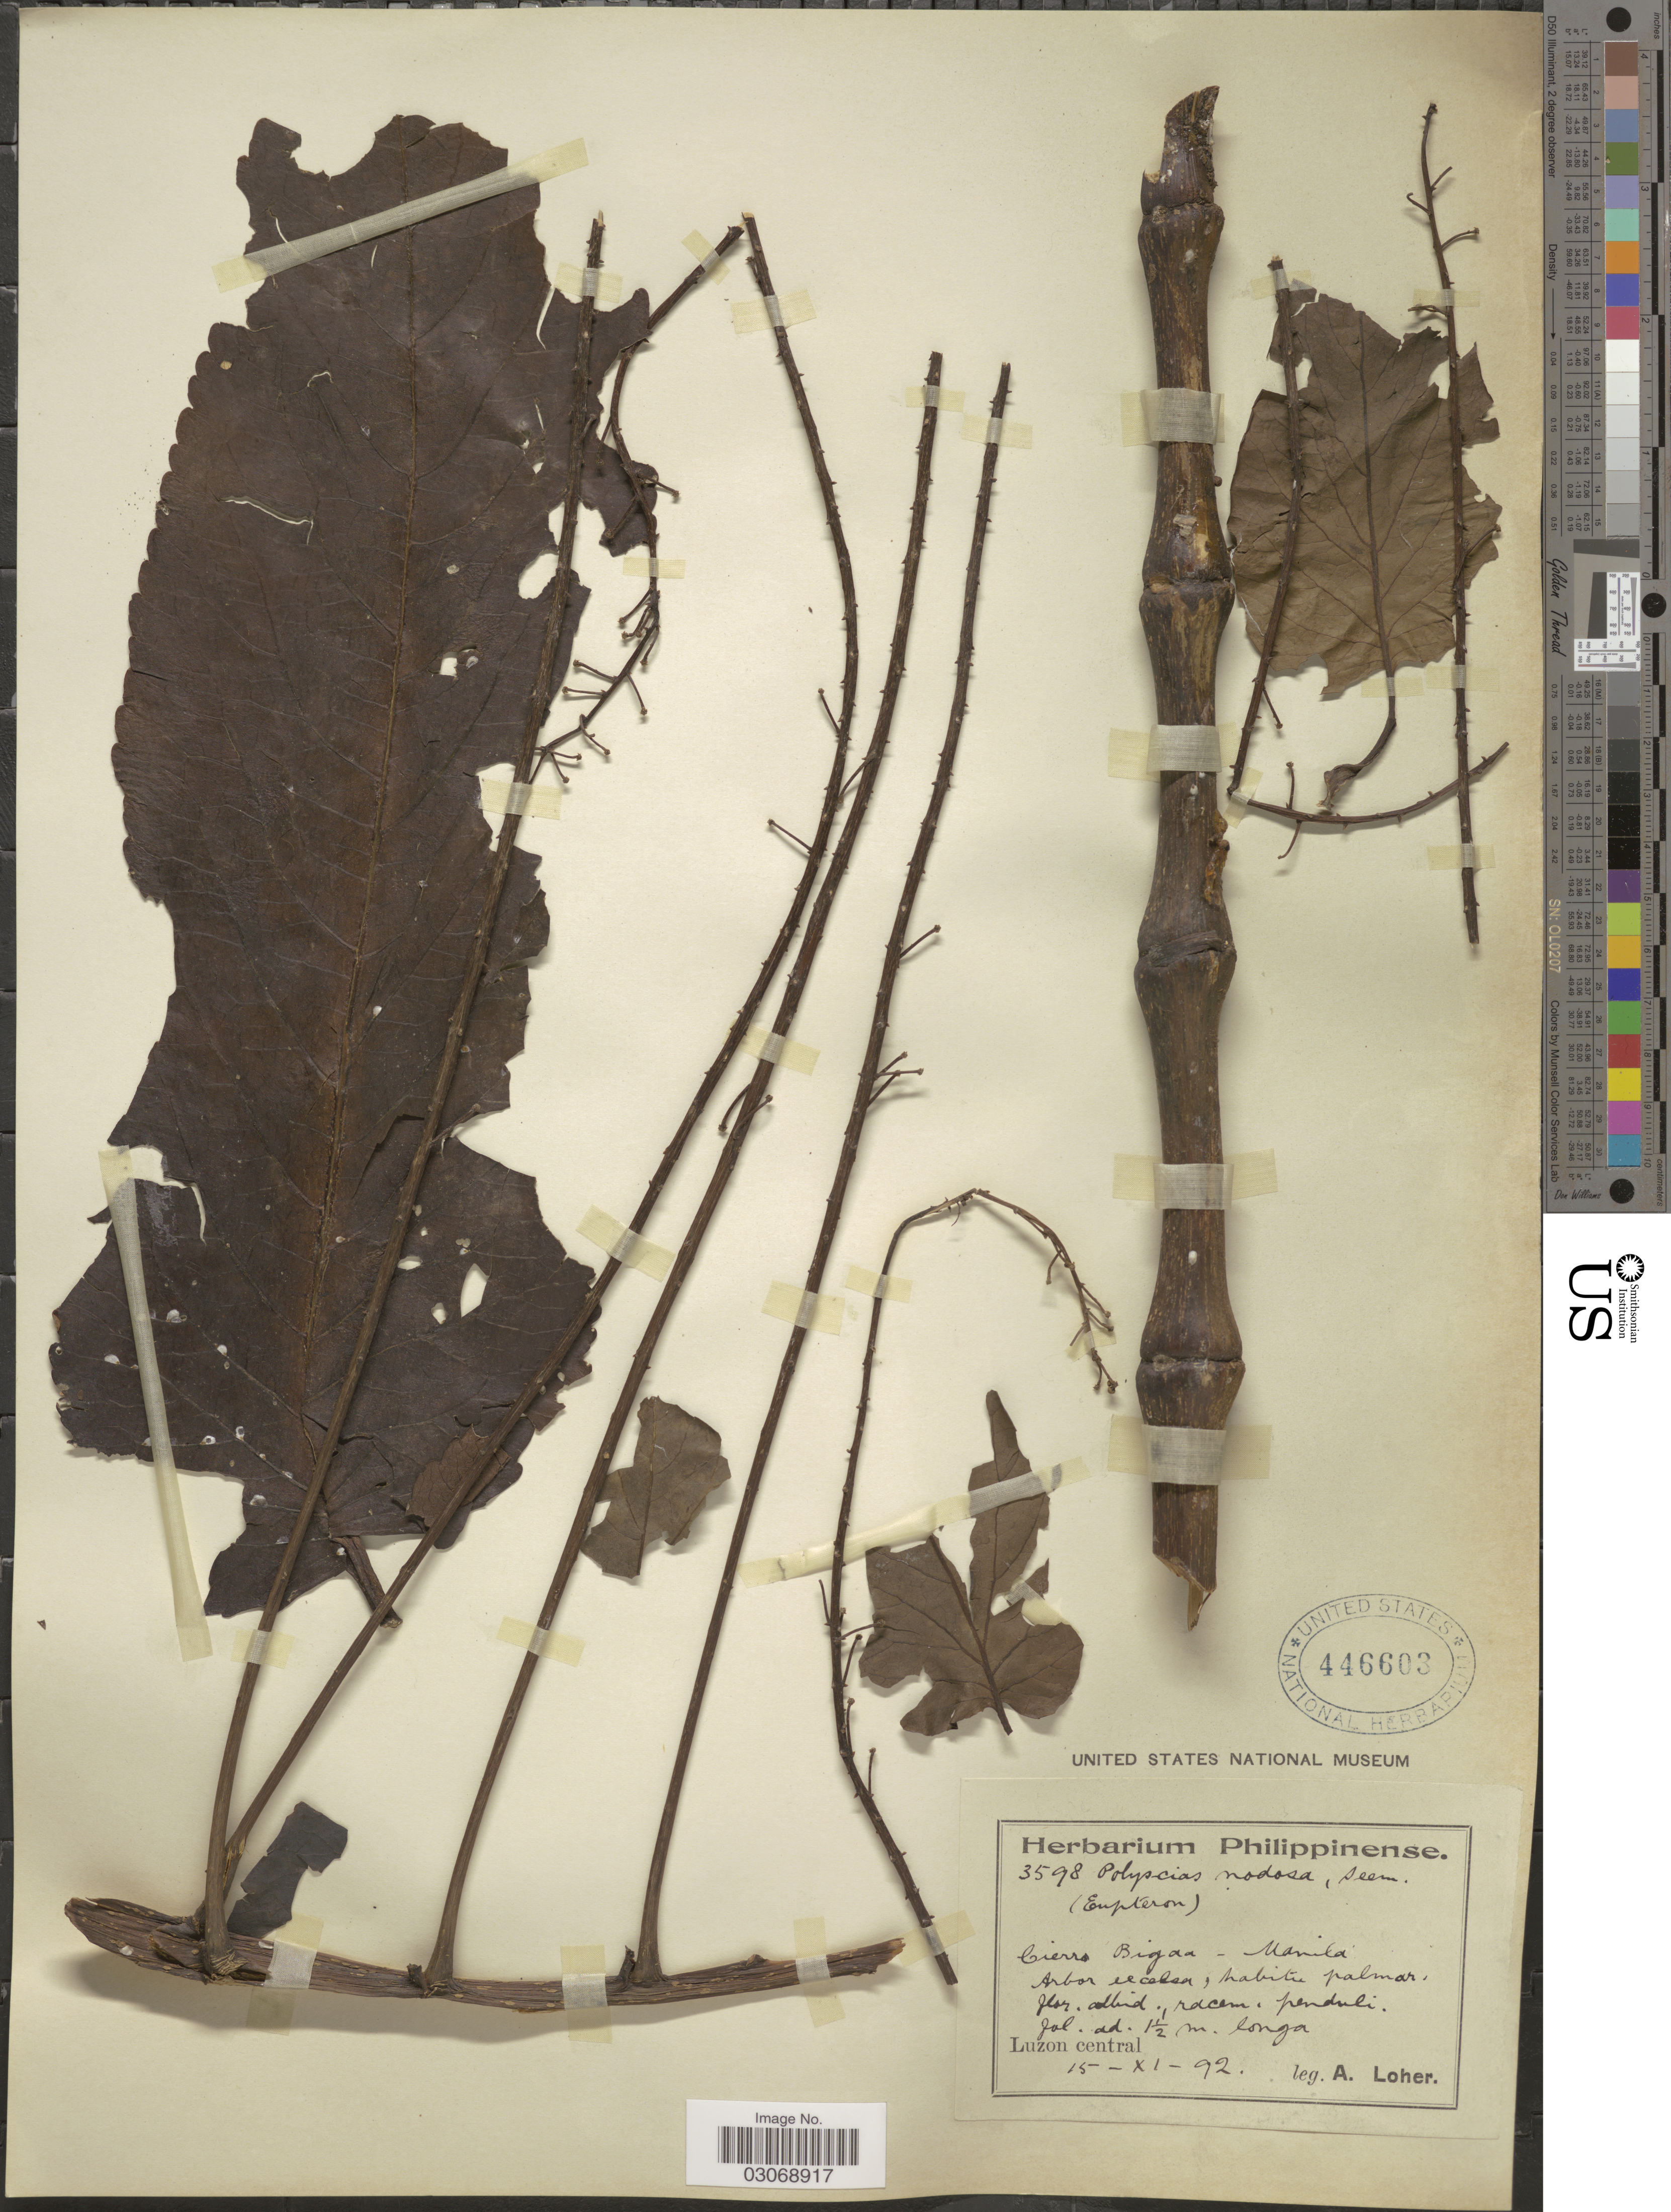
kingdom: Plantae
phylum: Tracheophyta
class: Magnoliopsida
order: Apiales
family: Araliaceae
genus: Polyscias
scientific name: Polyscias nodosa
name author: (Blume) Seem.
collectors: A. Loher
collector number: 3598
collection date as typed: Transcribed d/m/y: 15/11/92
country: Philippines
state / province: Central Luzon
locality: Cierro Bigaa - Manila. Luzon Central.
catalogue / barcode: US 446603